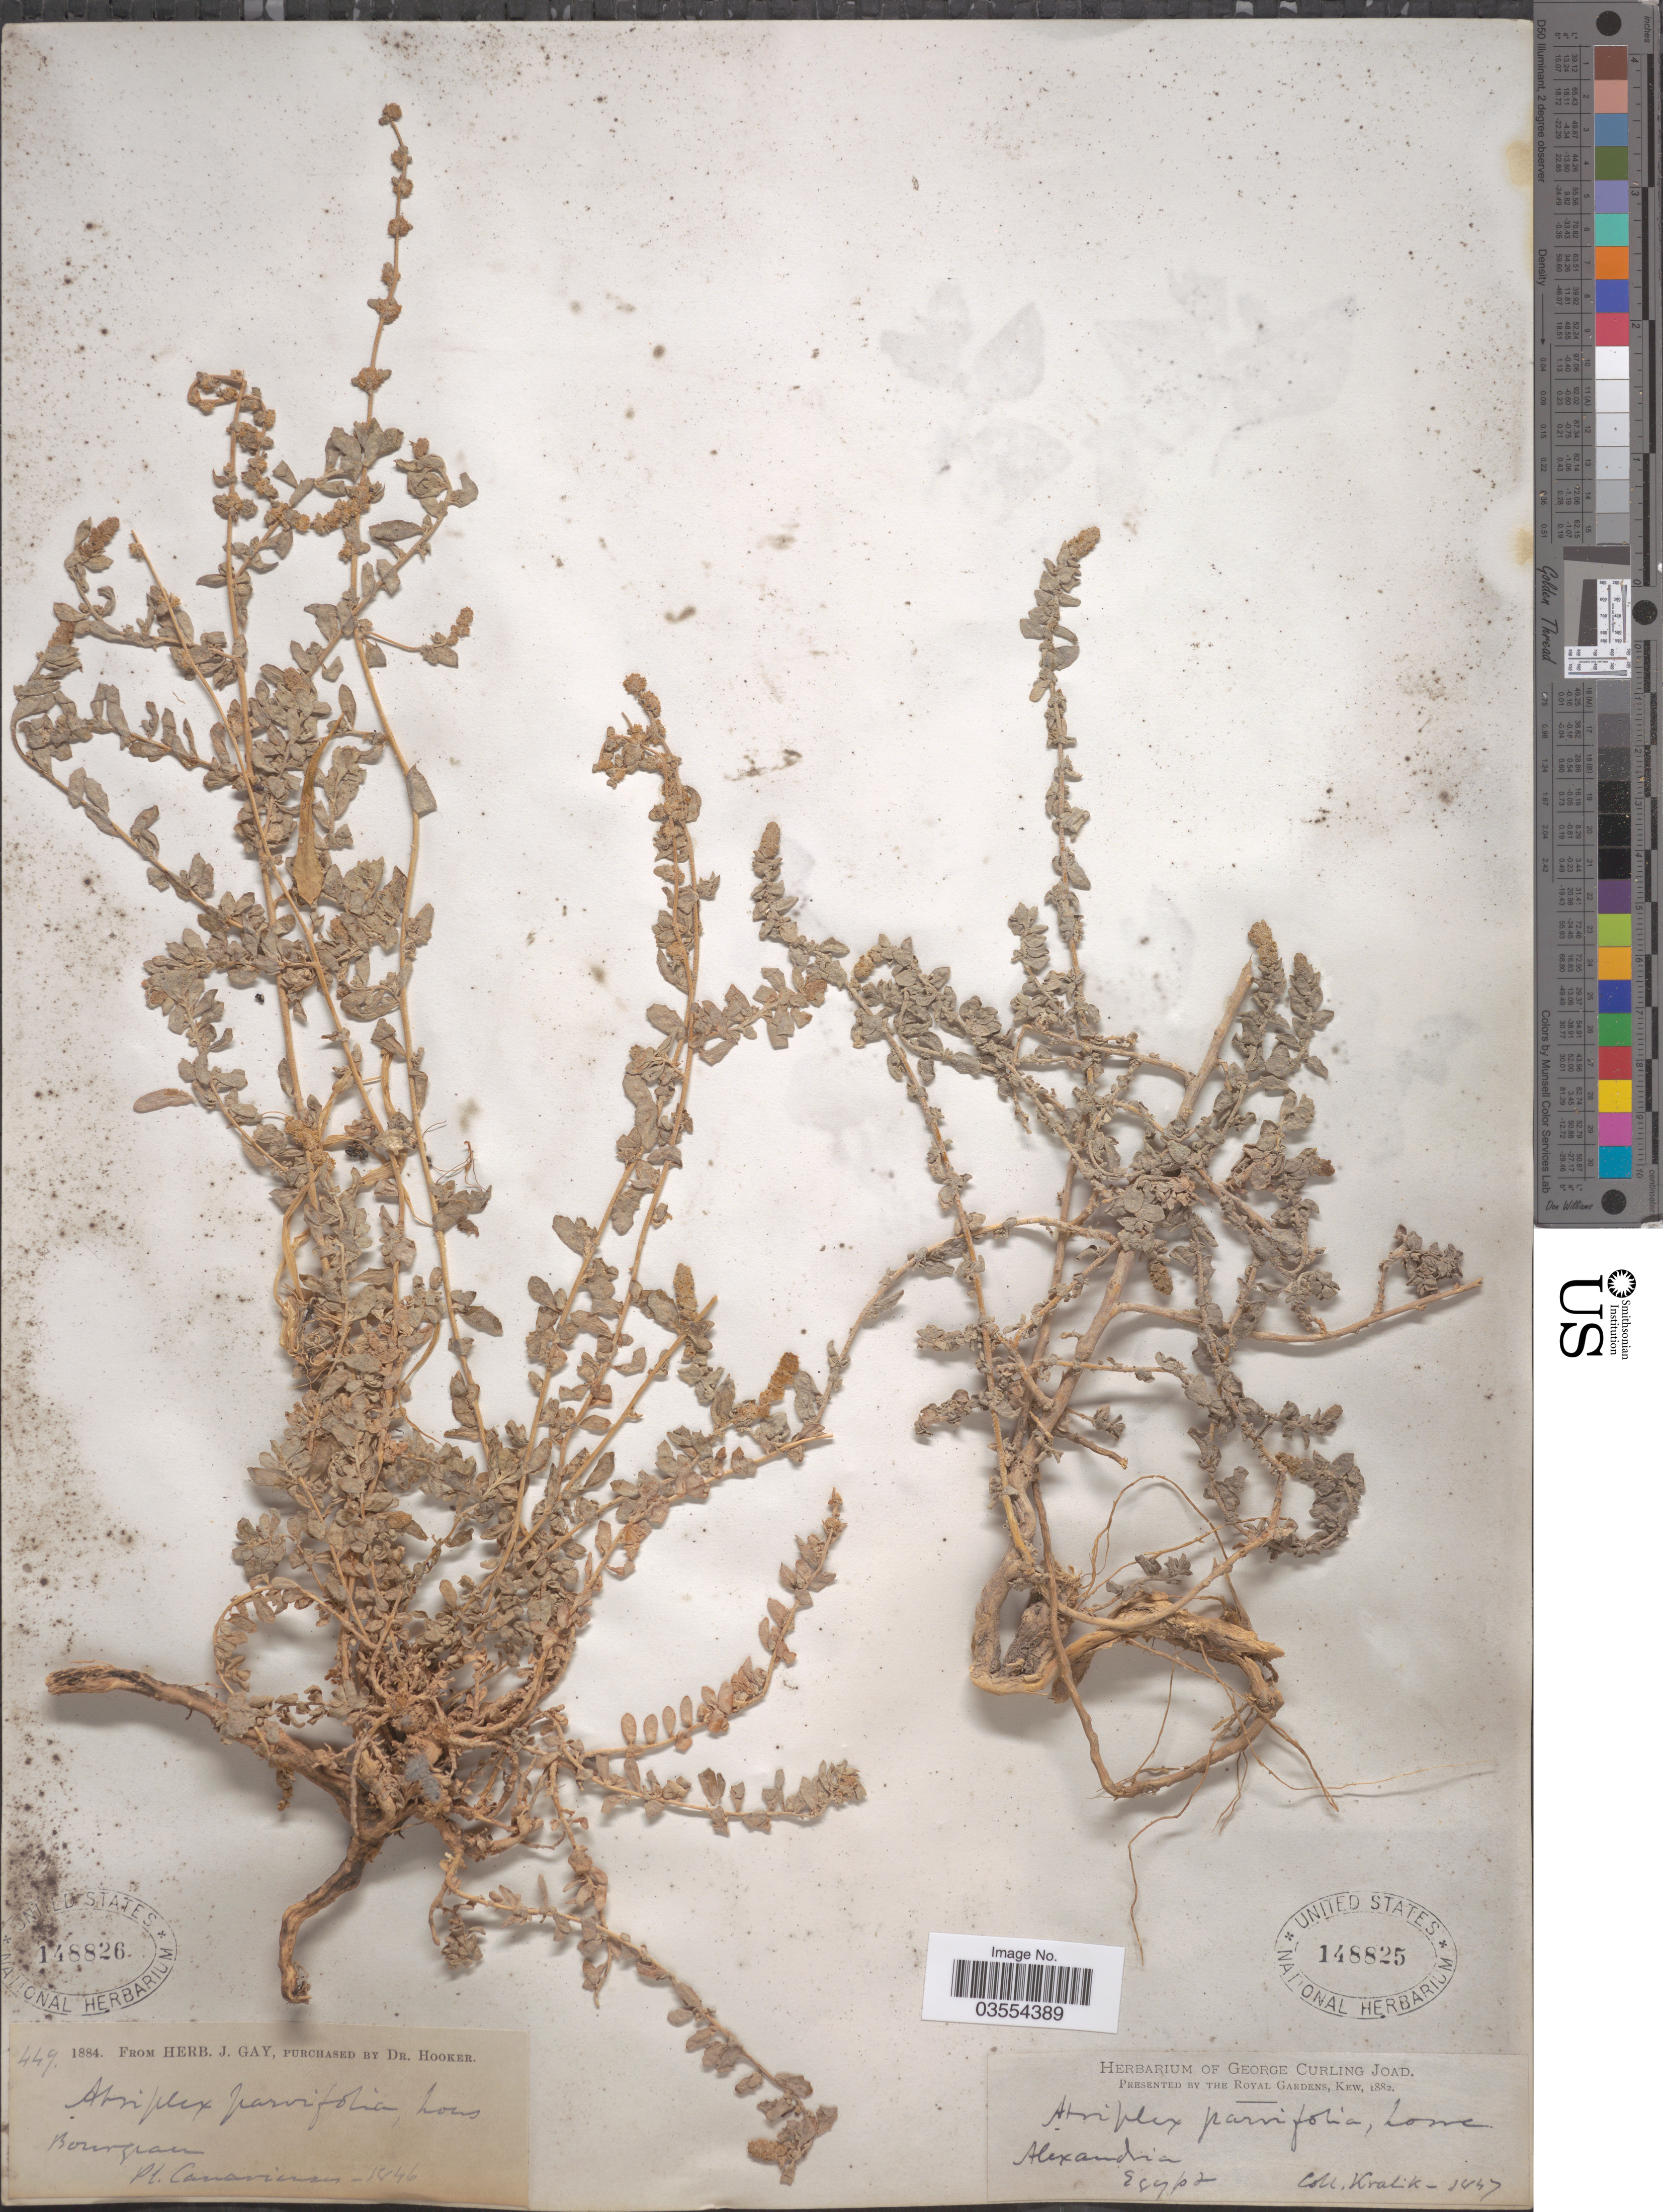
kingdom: Plantae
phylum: Tracheophyta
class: Magnoliopsida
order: Caryophyllales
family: Amaranthaceae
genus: Atriplex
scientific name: Atriplex parvifolia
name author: Kunth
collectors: Kralik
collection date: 1847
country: Egypt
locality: Alexandria.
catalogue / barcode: US 148825-2